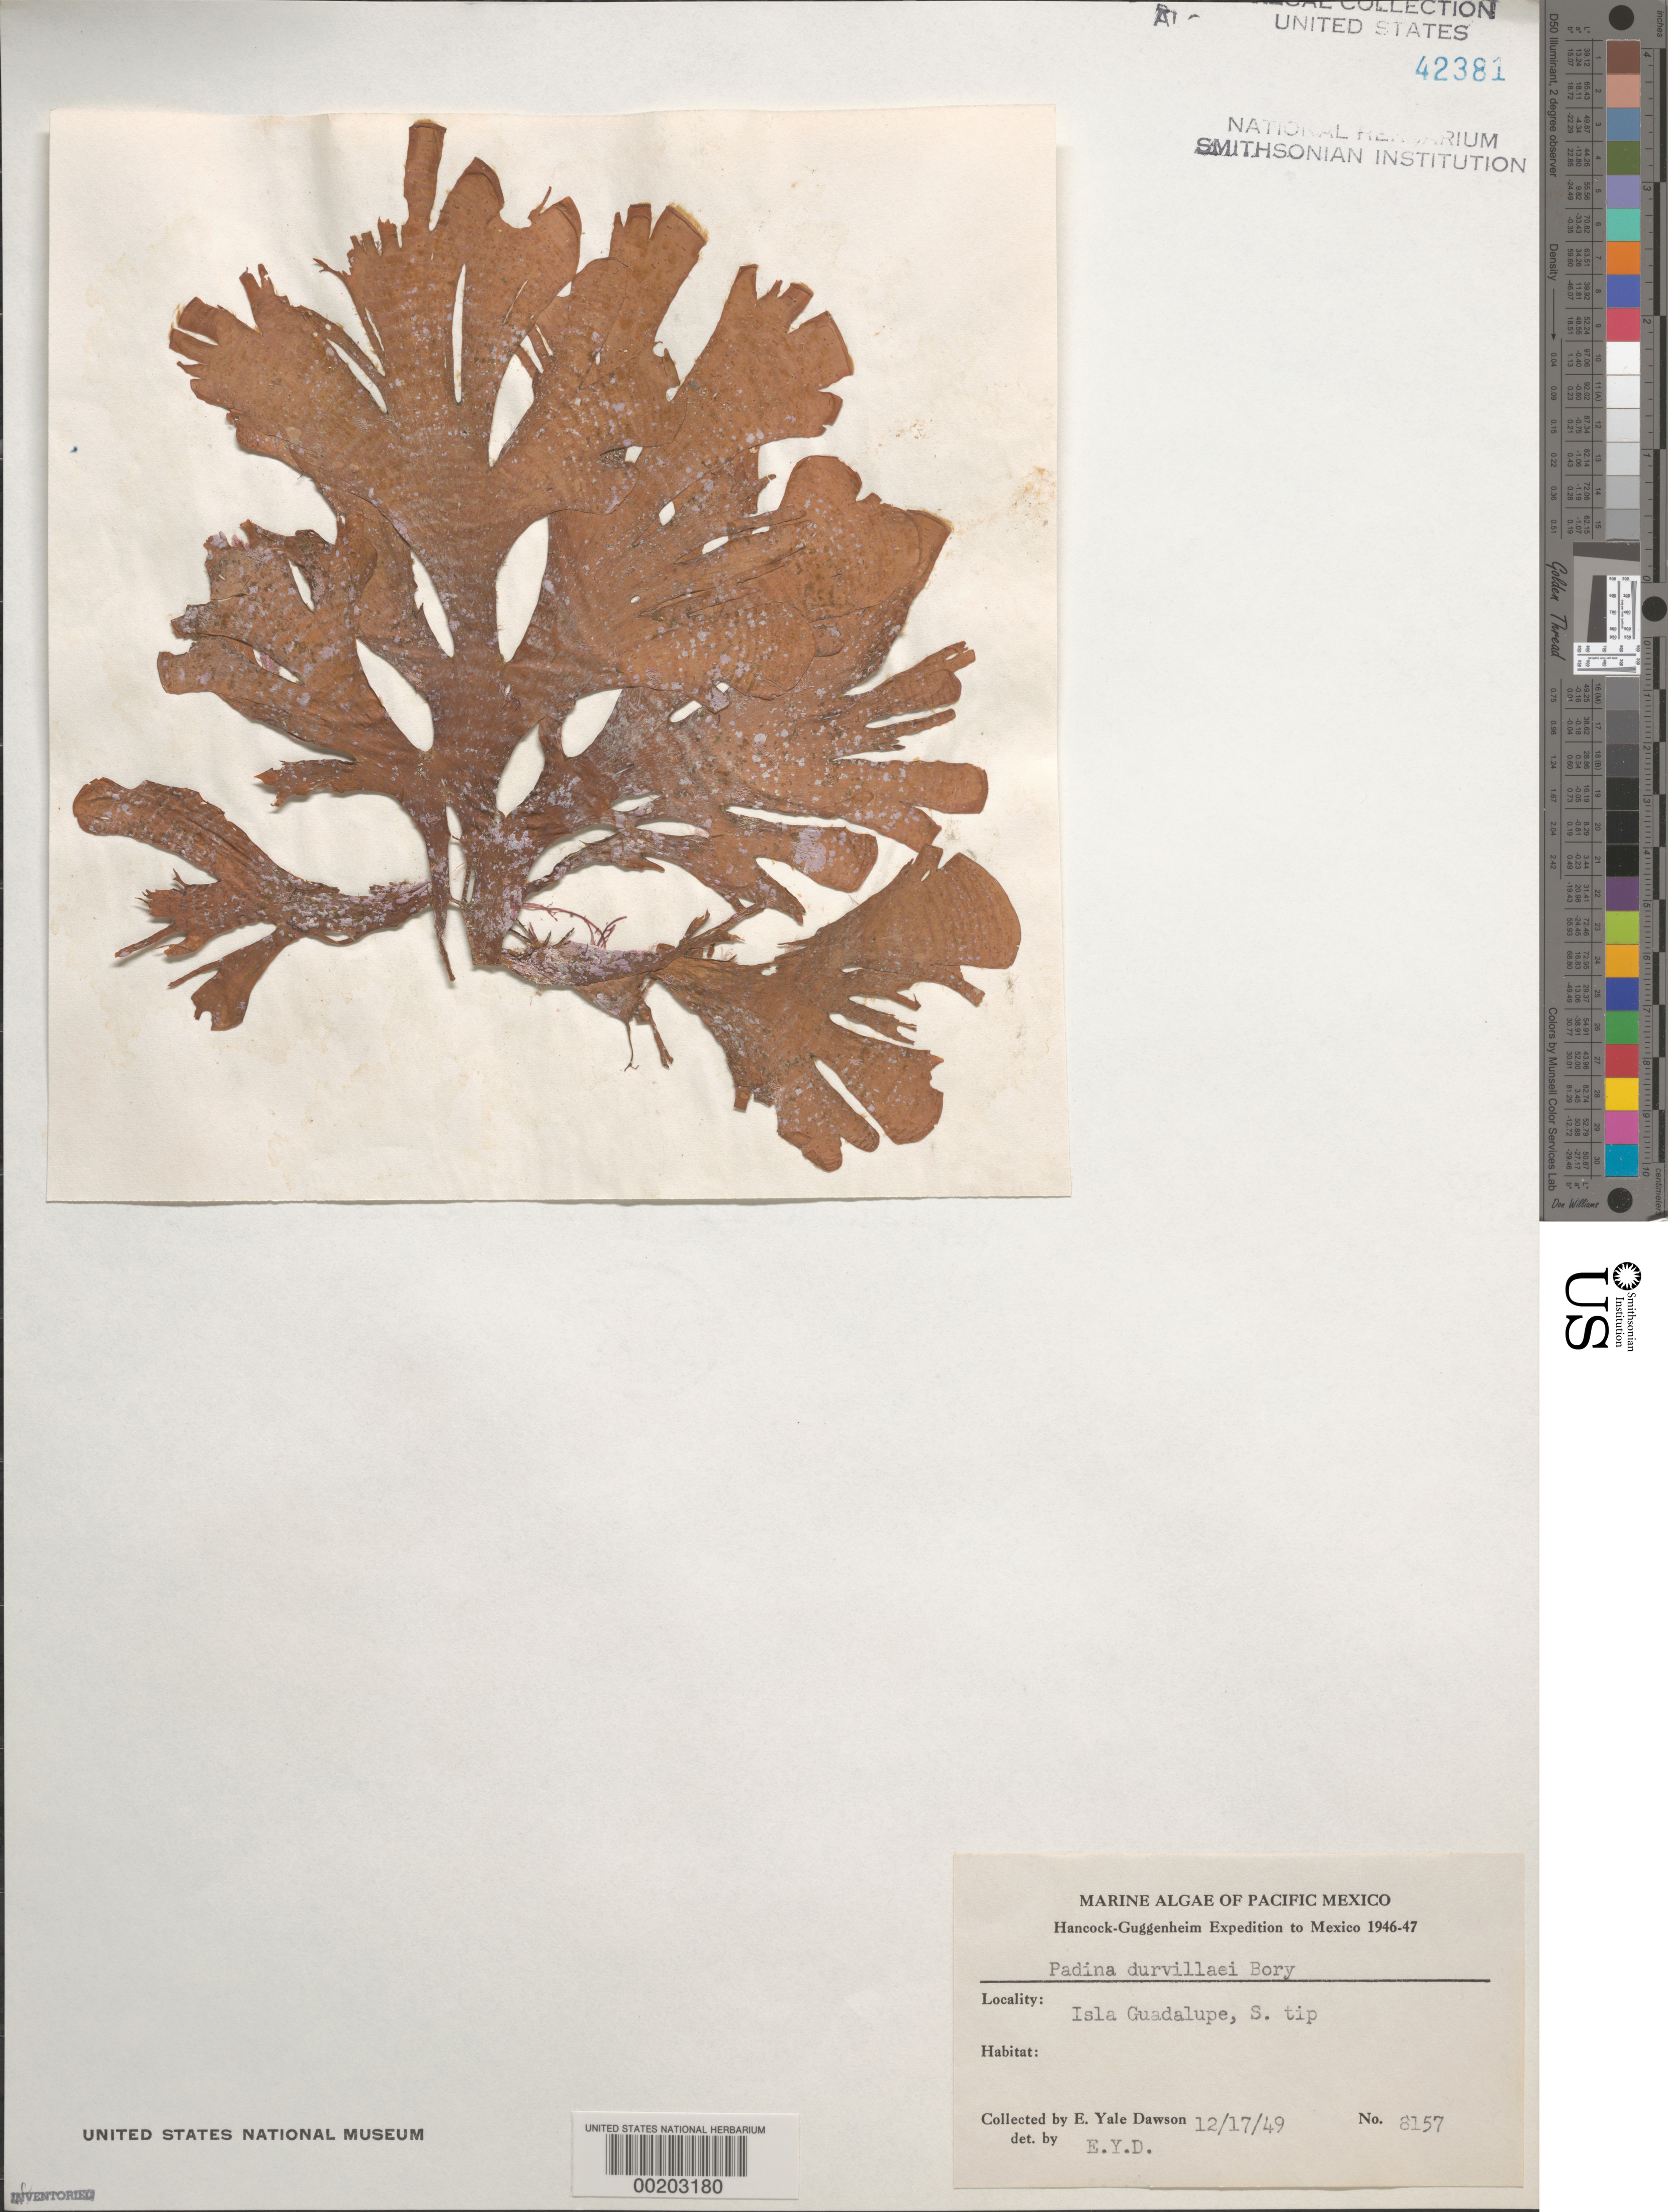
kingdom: Chromista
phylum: Ochrophyta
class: Phaeophyceae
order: Dictyotales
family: Dictyotaceae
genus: Padina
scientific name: Padina durvillaei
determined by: Dawson, E. Y.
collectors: E. Y. Dawson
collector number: EYD 8157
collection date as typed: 17 December 1949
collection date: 1949-12-17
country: Mexico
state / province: Baja California Norte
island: Isla Guadalupe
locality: southern tip, Guadalupe island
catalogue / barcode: US 42381